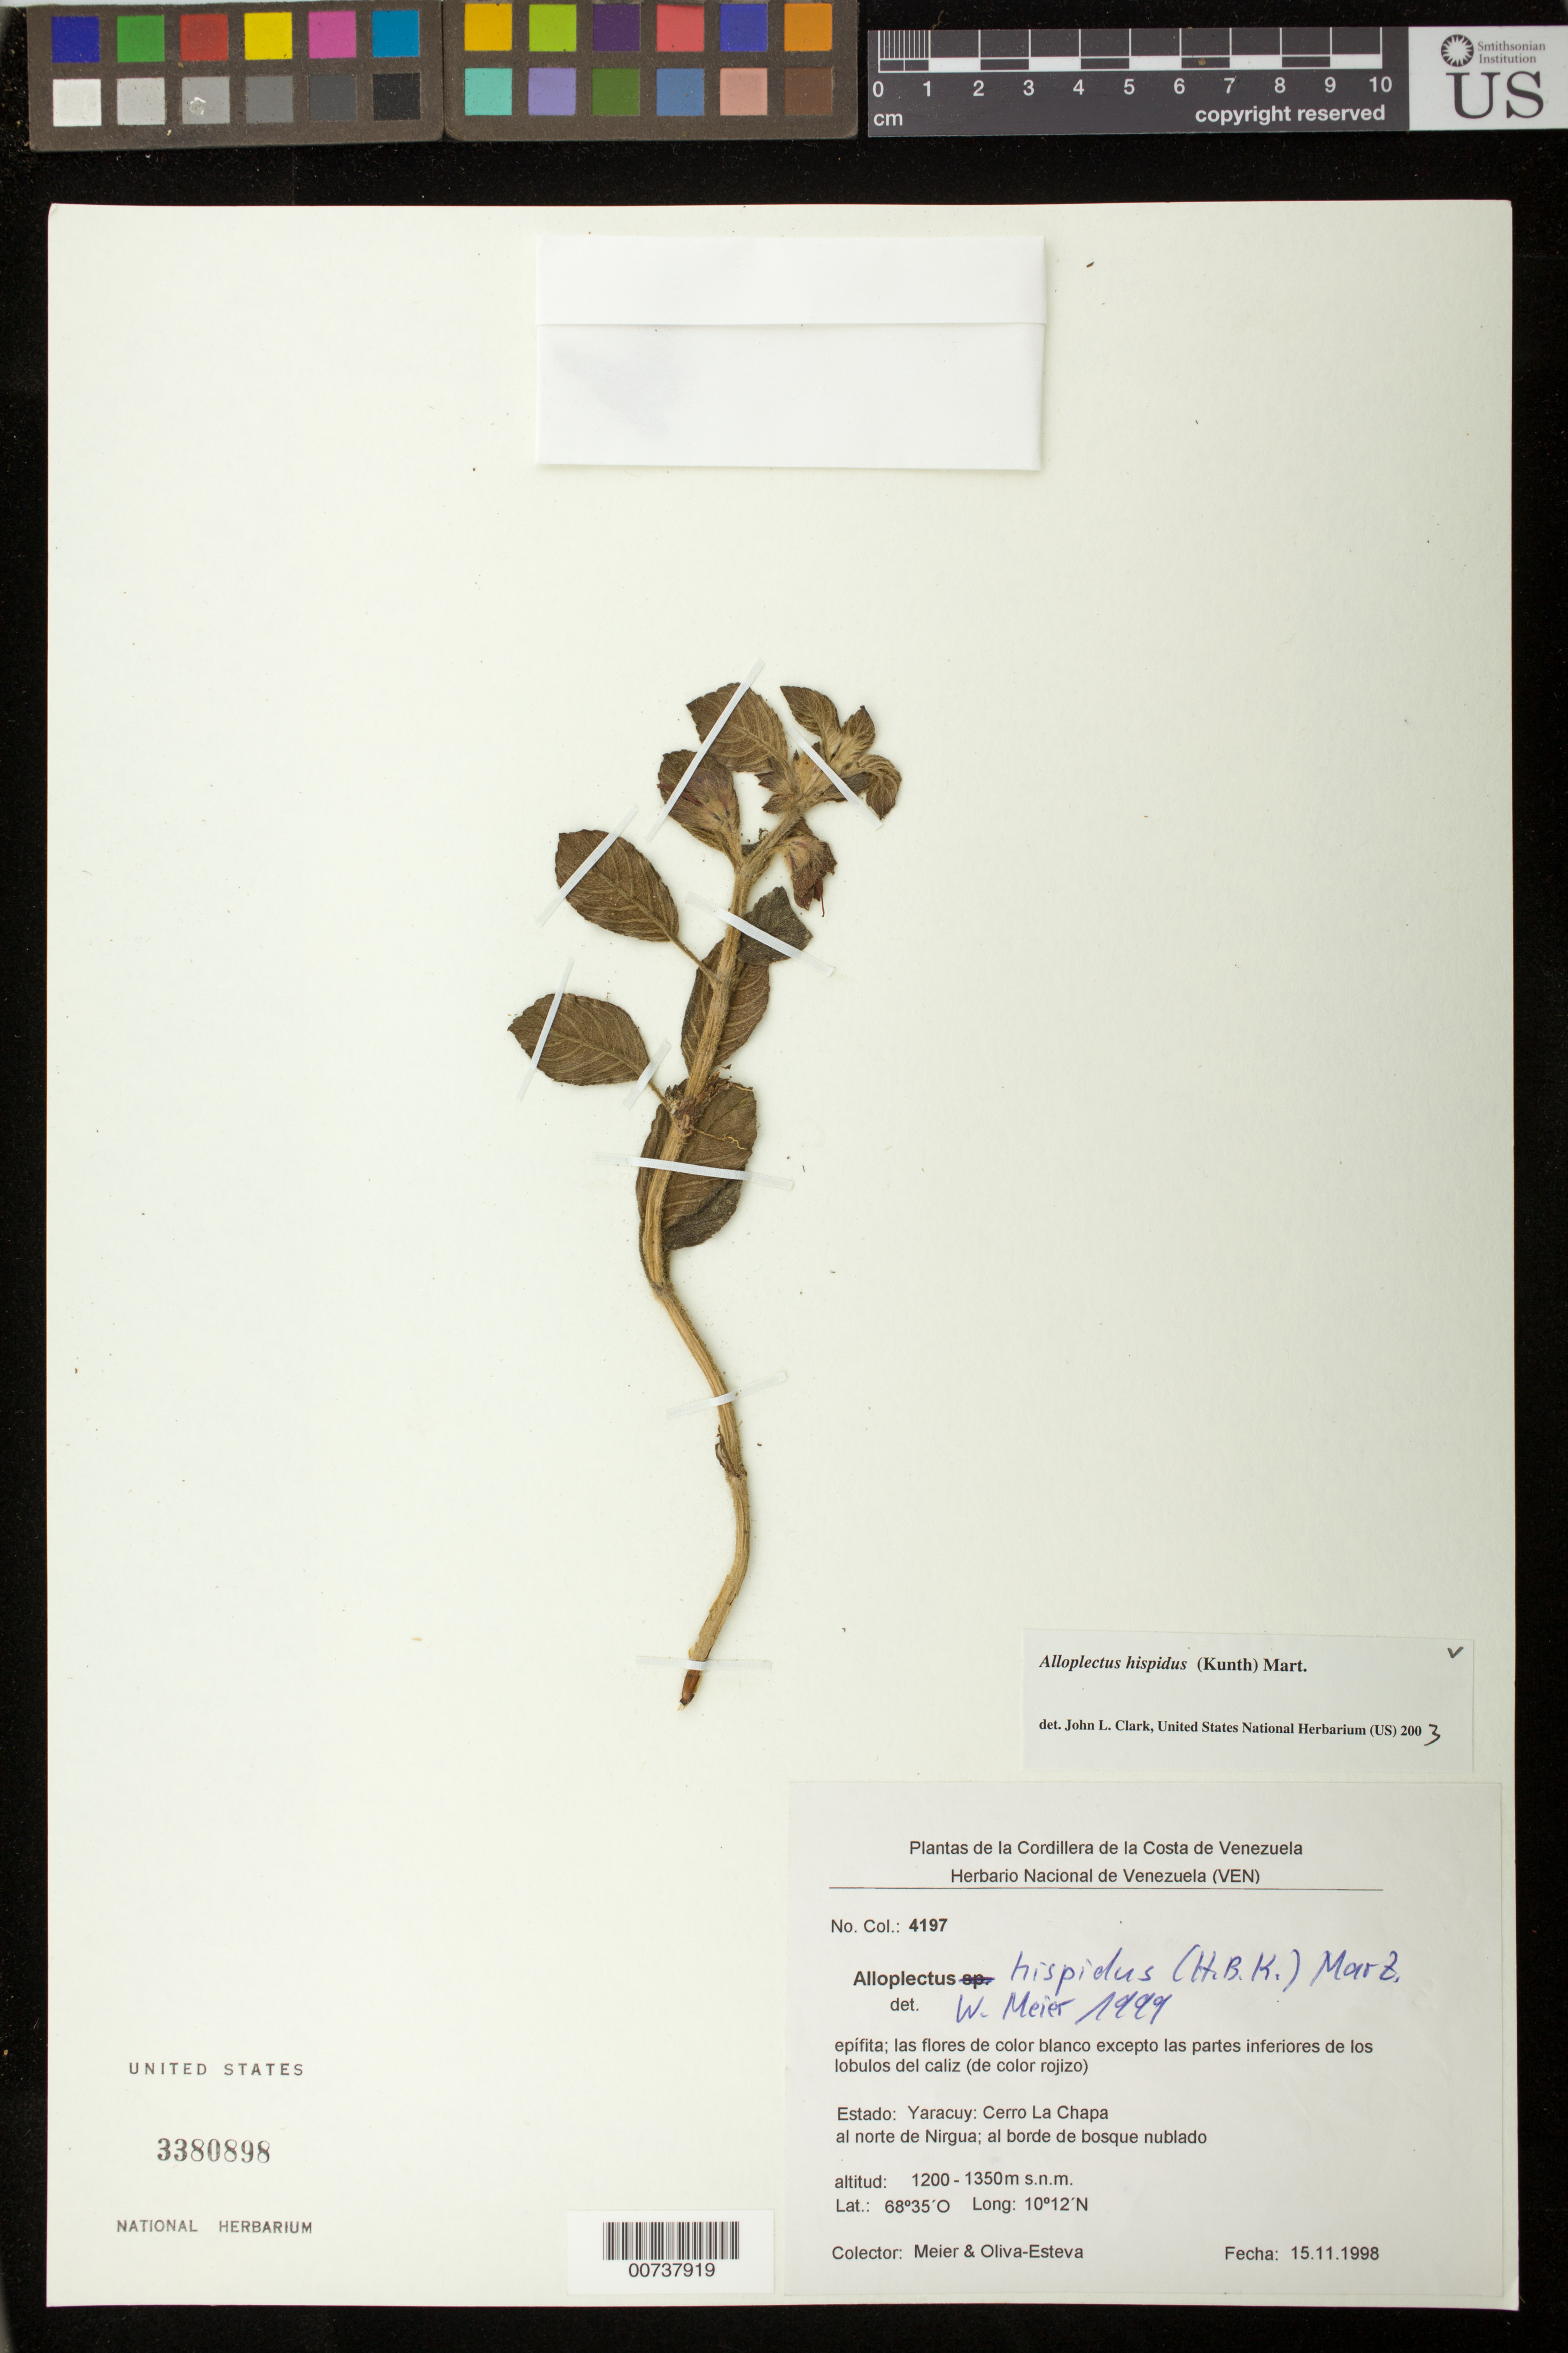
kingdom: Plantae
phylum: Tracheophyta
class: Magnoliopsida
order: Lamiales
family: Gesneriaceae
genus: Alloplectus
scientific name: Alloplectus hispidus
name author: (Kunth) Mart.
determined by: Clark, J. L., (SEL), The Marie Selby Botanical Garden (UNITED STATES)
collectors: W. Meier & -. Oliva-esteva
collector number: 4197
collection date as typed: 15 Nov 1998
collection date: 1998-11-15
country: Venezuela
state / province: Yaracuy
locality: Cerro La Chapa, al norte de Nirgua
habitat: border of cloud forest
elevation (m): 1200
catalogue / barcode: US 3380898